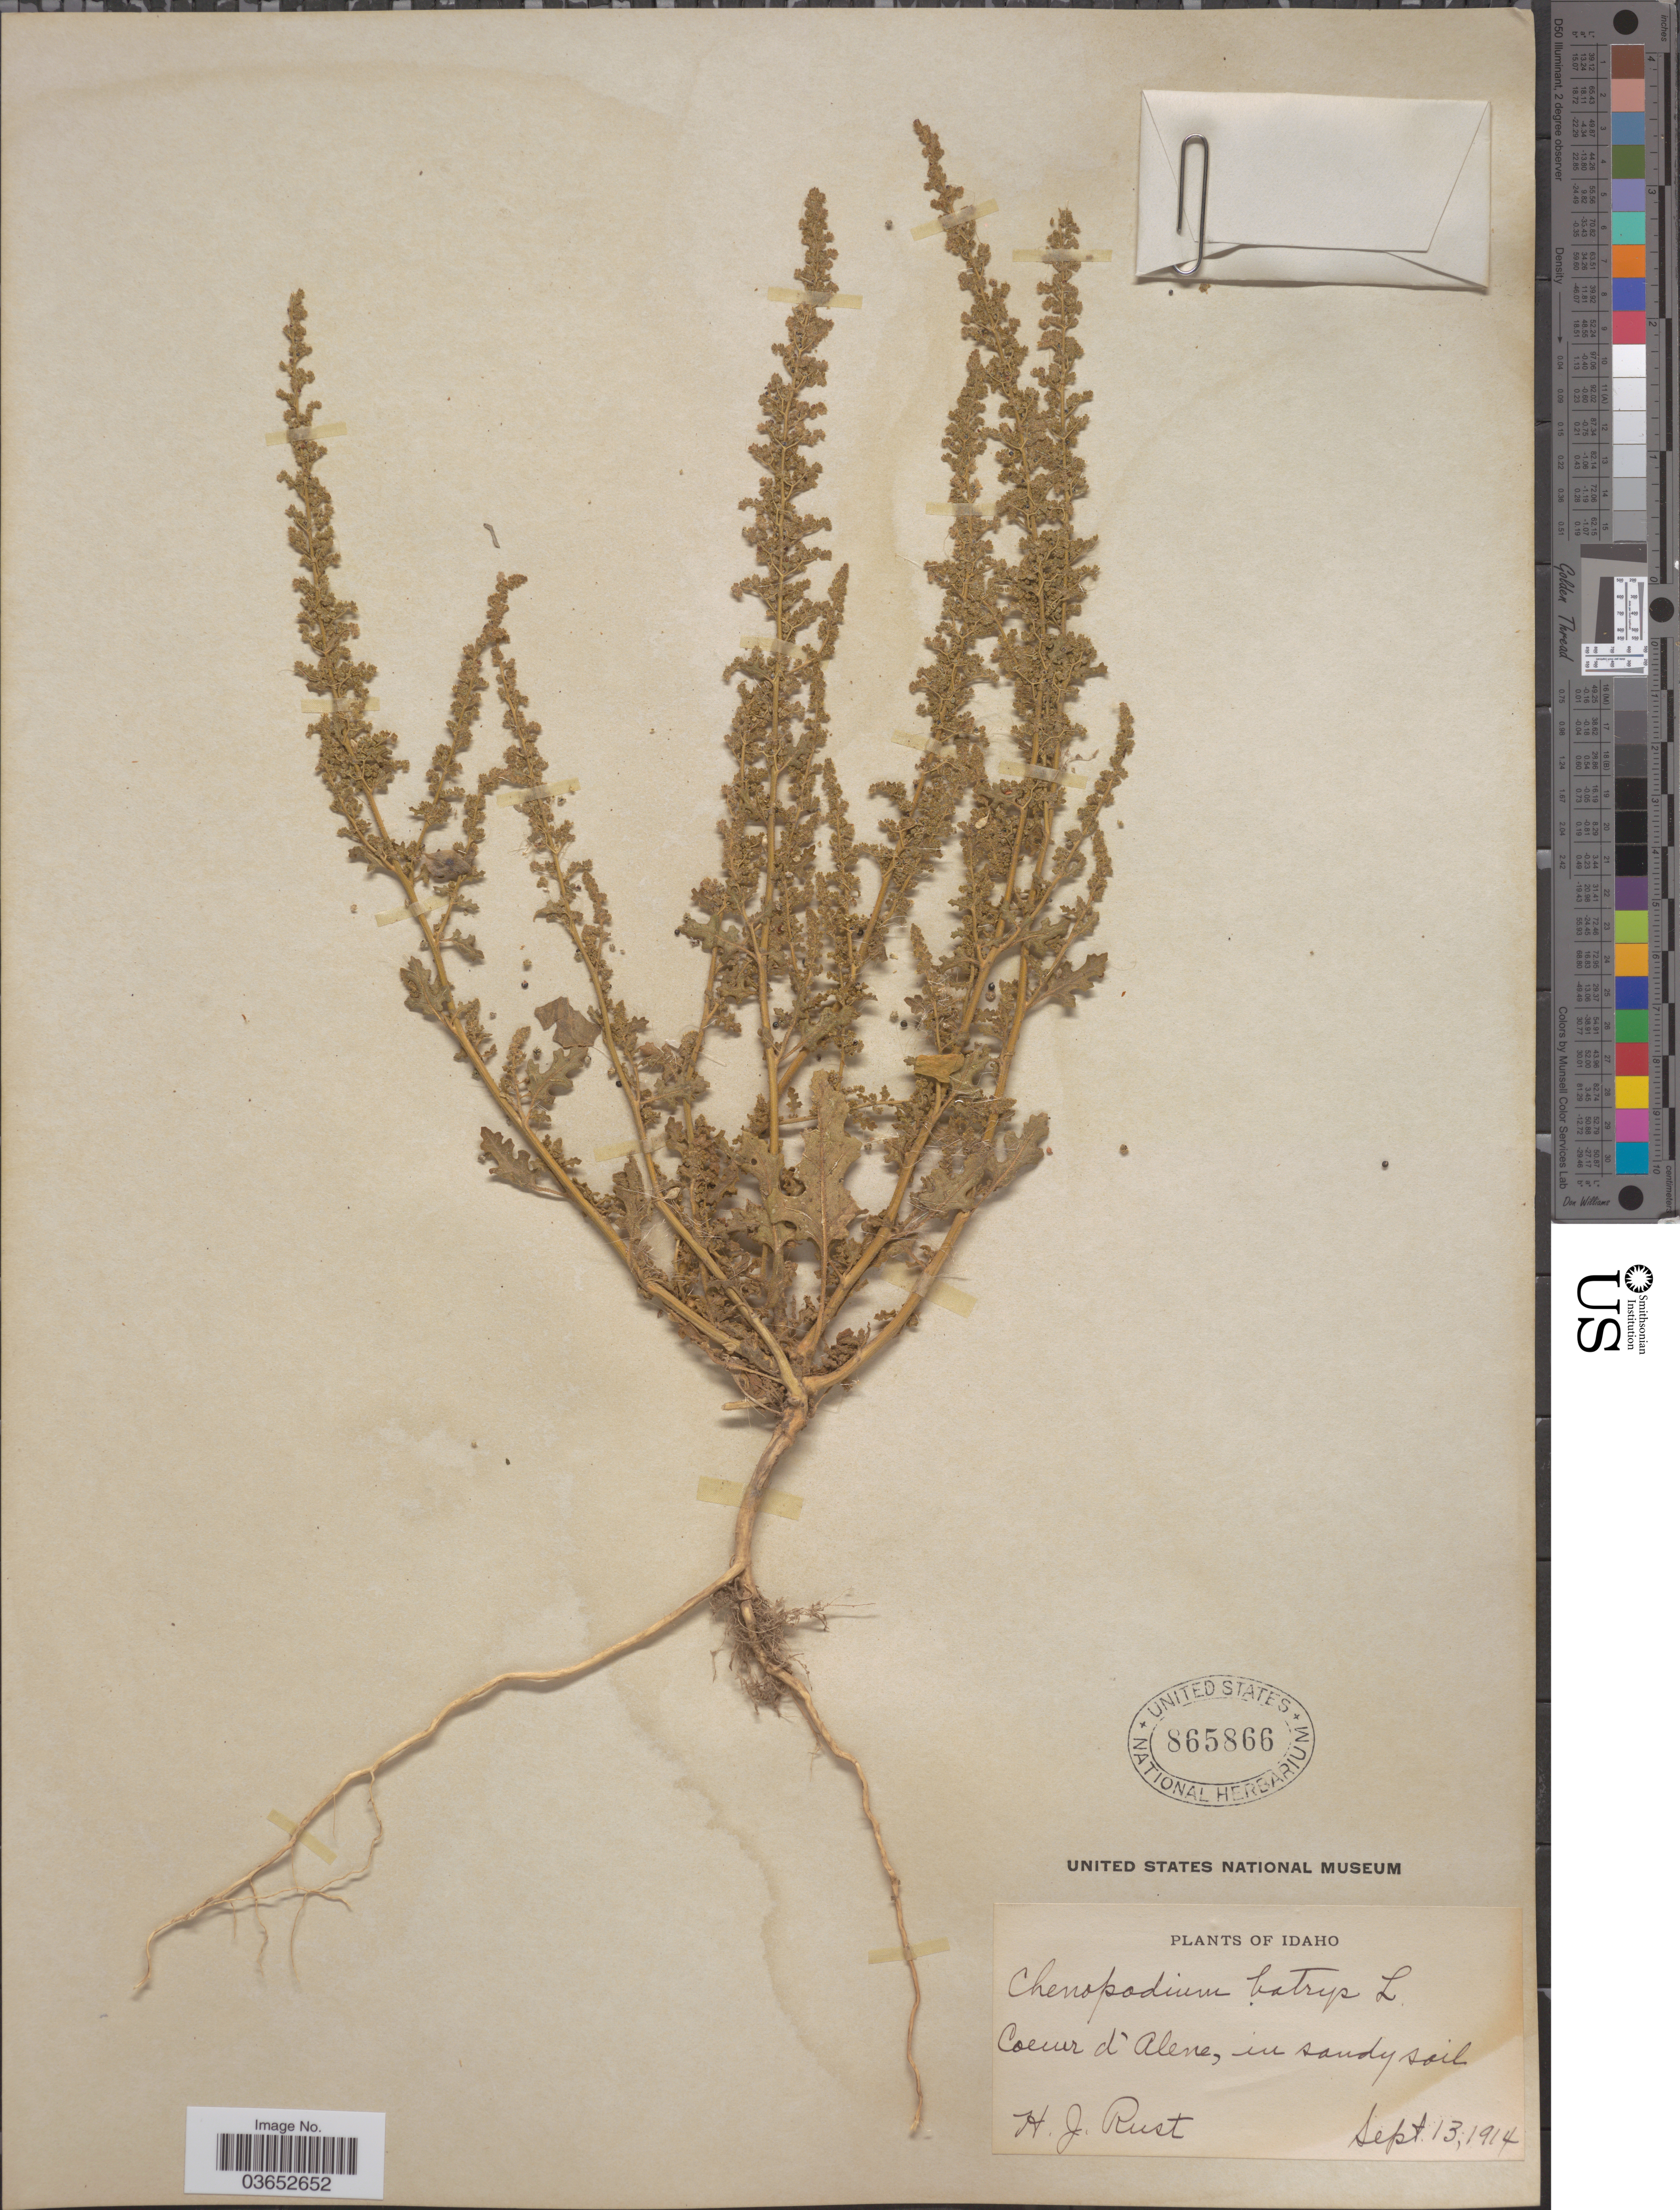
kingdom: Plantae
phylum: Tracheophyta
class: Magnoliopsida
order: Caryophyllales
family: Amaranthaceae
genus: Chenopodium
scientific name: Chenopodium botrys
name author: L.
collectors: H. J. Rust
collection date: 1914-09-13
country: United States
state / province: Idaho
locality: Coeur d'Alene.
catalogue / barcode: US 865866